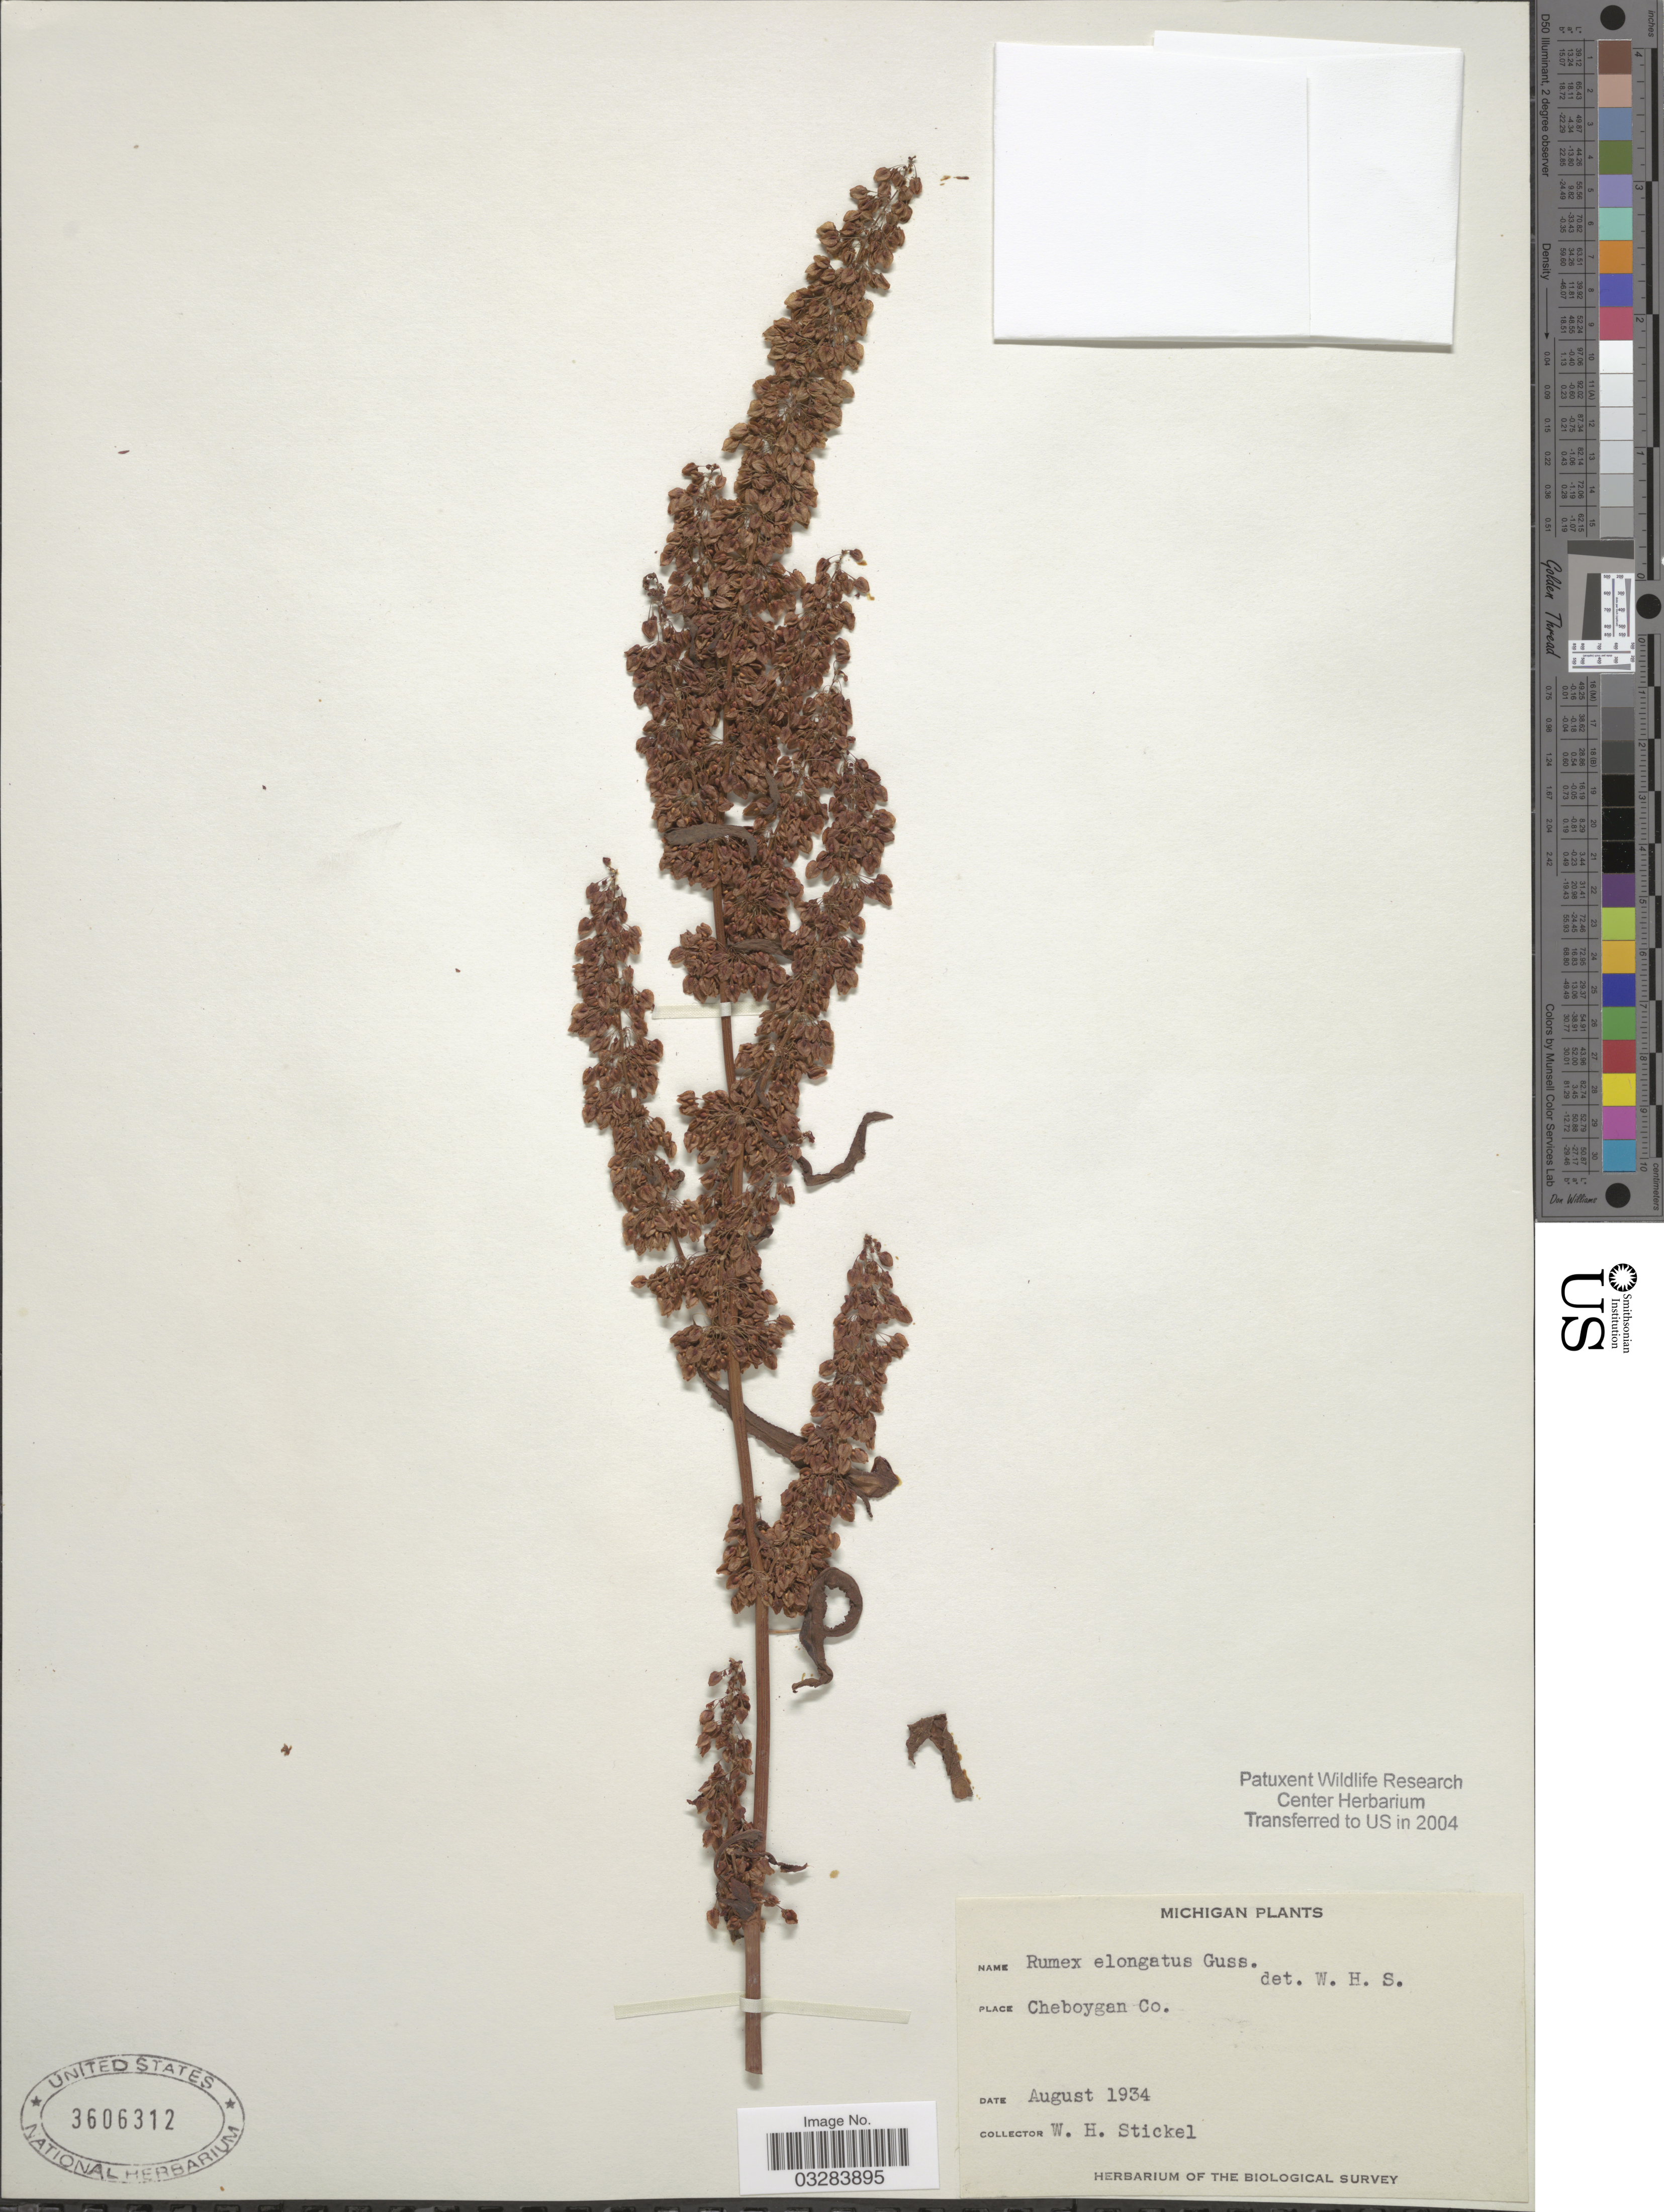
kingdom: Plantae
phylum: Tracheophyta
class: Magnoliopsida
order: Caryophyllales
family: Polygonaceae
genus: Rumex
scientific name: Rumex elongatus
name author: Gussone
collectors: W. Stickel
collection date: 1934-08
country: United States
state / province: Michigan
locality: Cheboygan Co.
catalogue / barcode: US 3606312